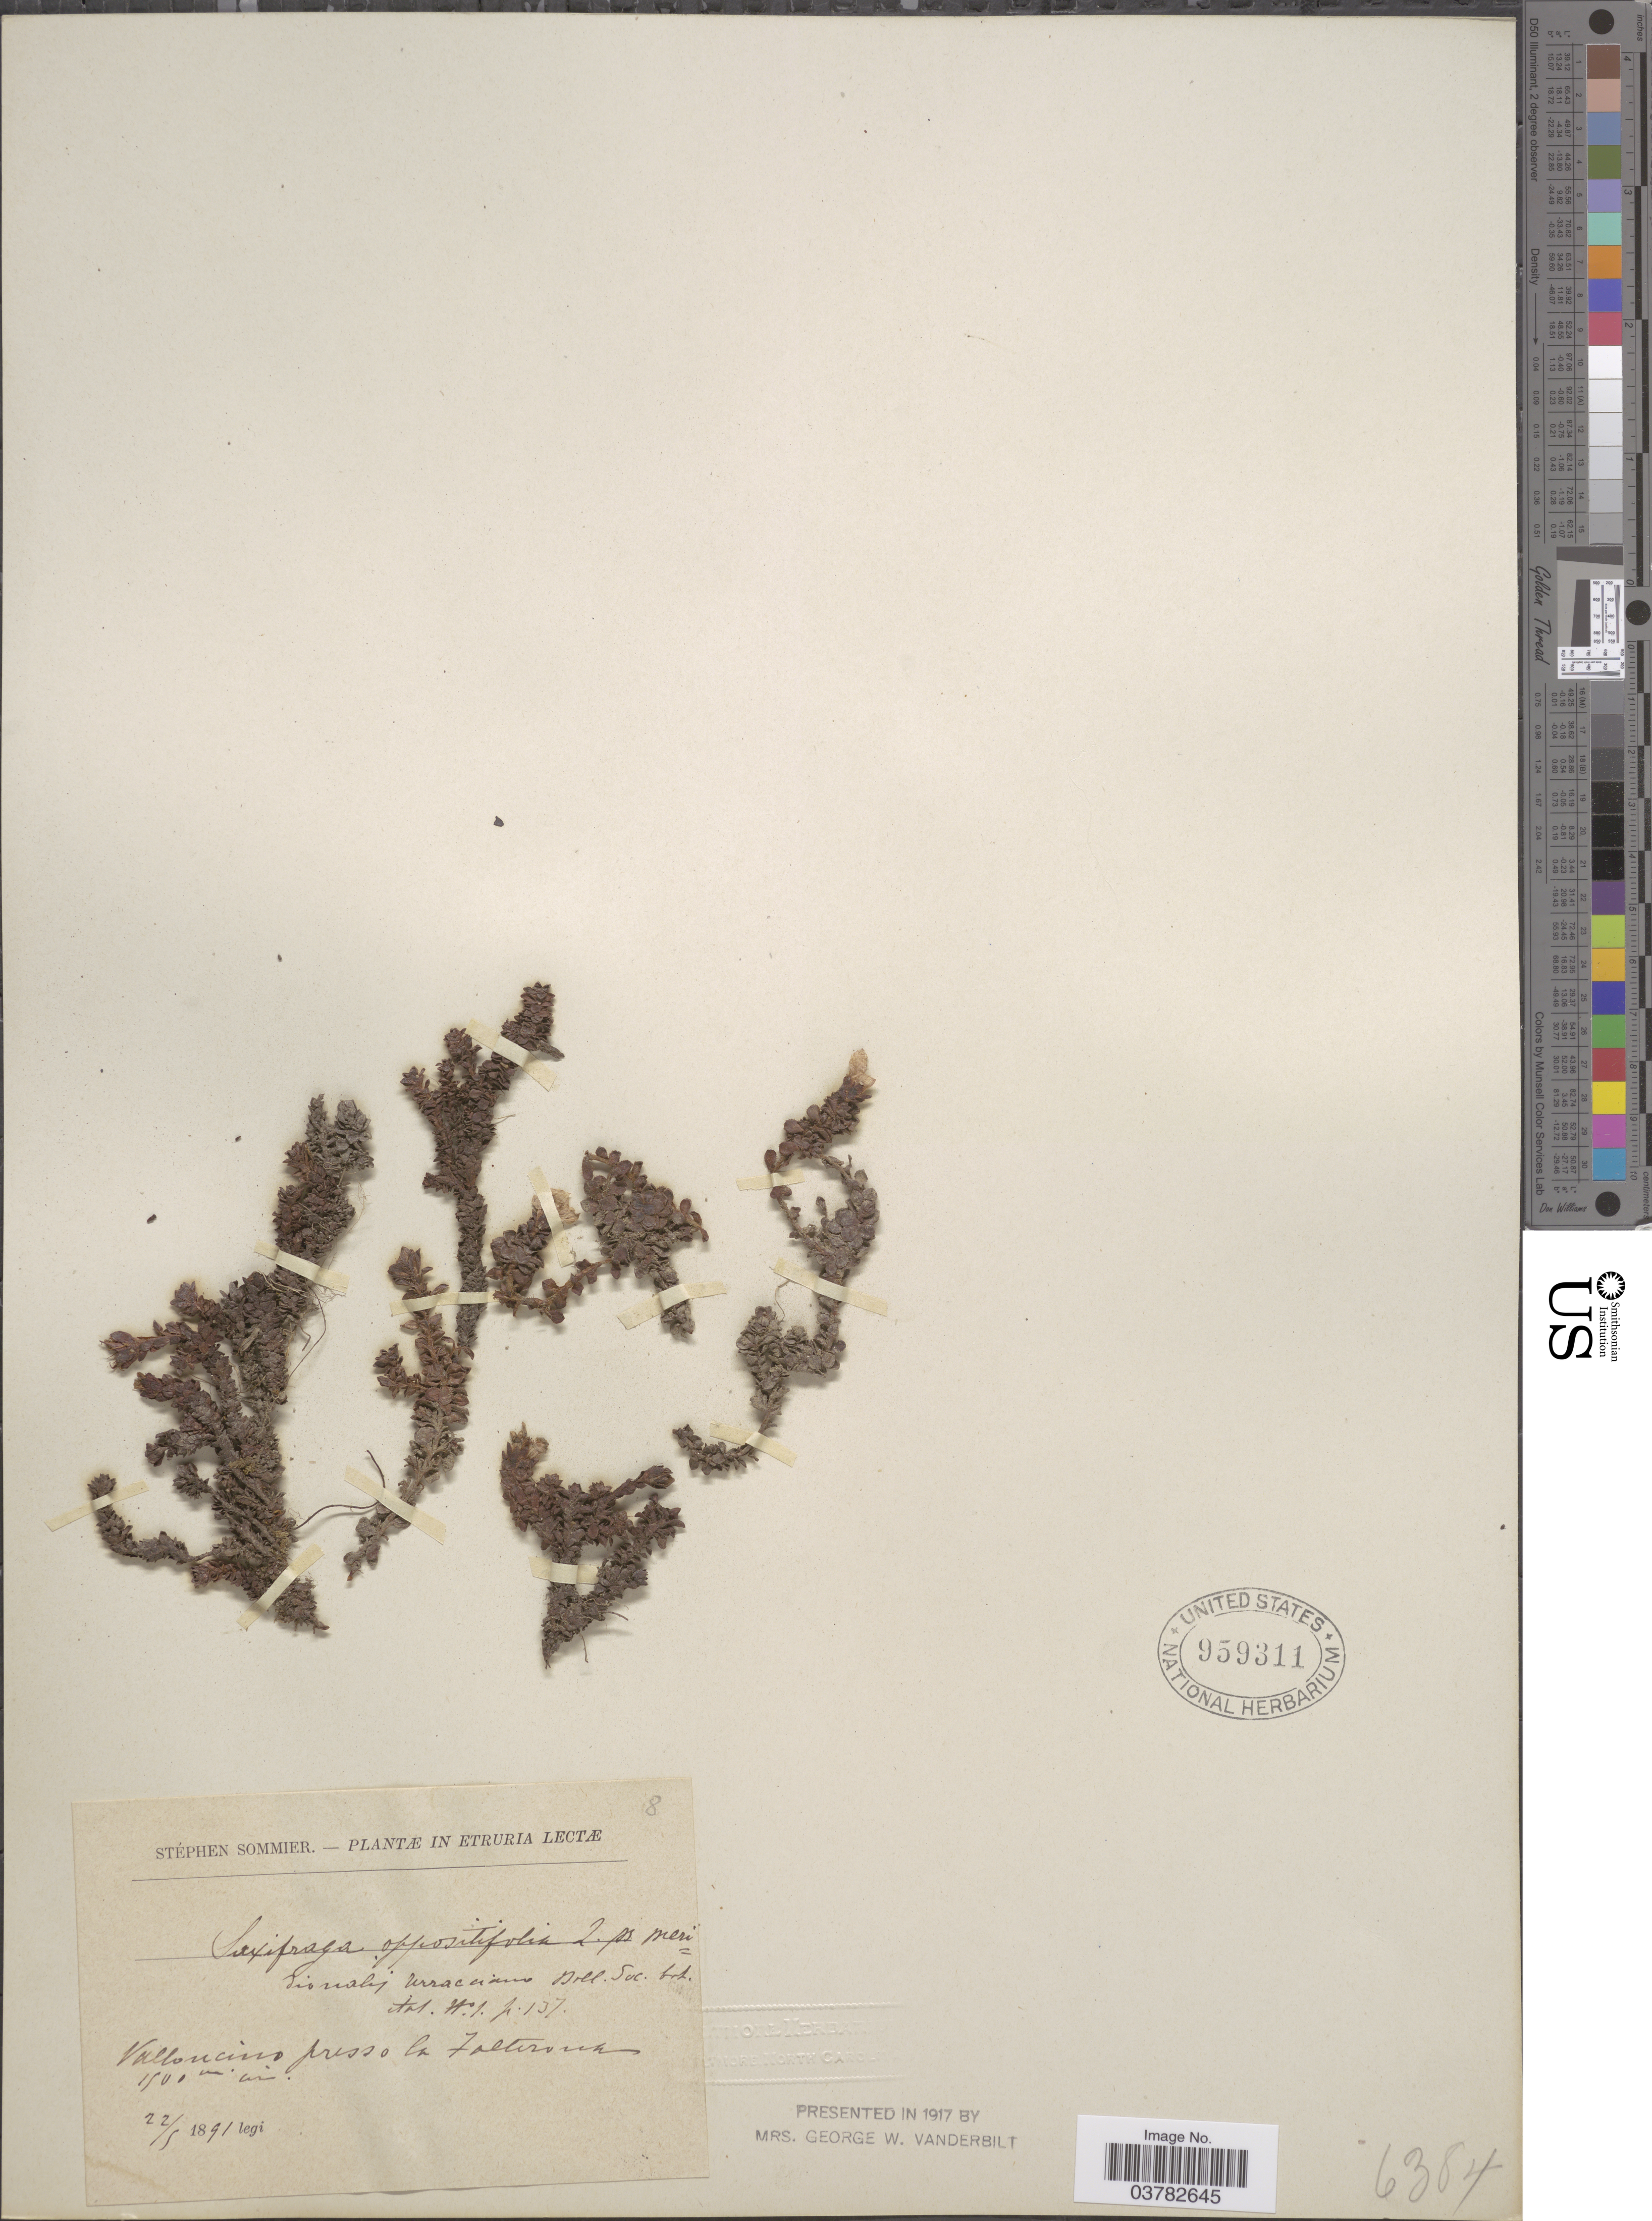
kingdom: Plantae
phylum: Tracheophyta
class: Magnoliopsida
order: Saxifragales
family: Saxifragaceae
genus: Saxifraga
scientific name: Saxifraga oppositifolia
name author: L.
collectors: S. Sommier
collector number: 8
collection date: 1891-05-22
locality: Etruria. Valloncino presso la Falterona. [interpreted]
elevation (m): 1500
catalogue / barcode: US 959311